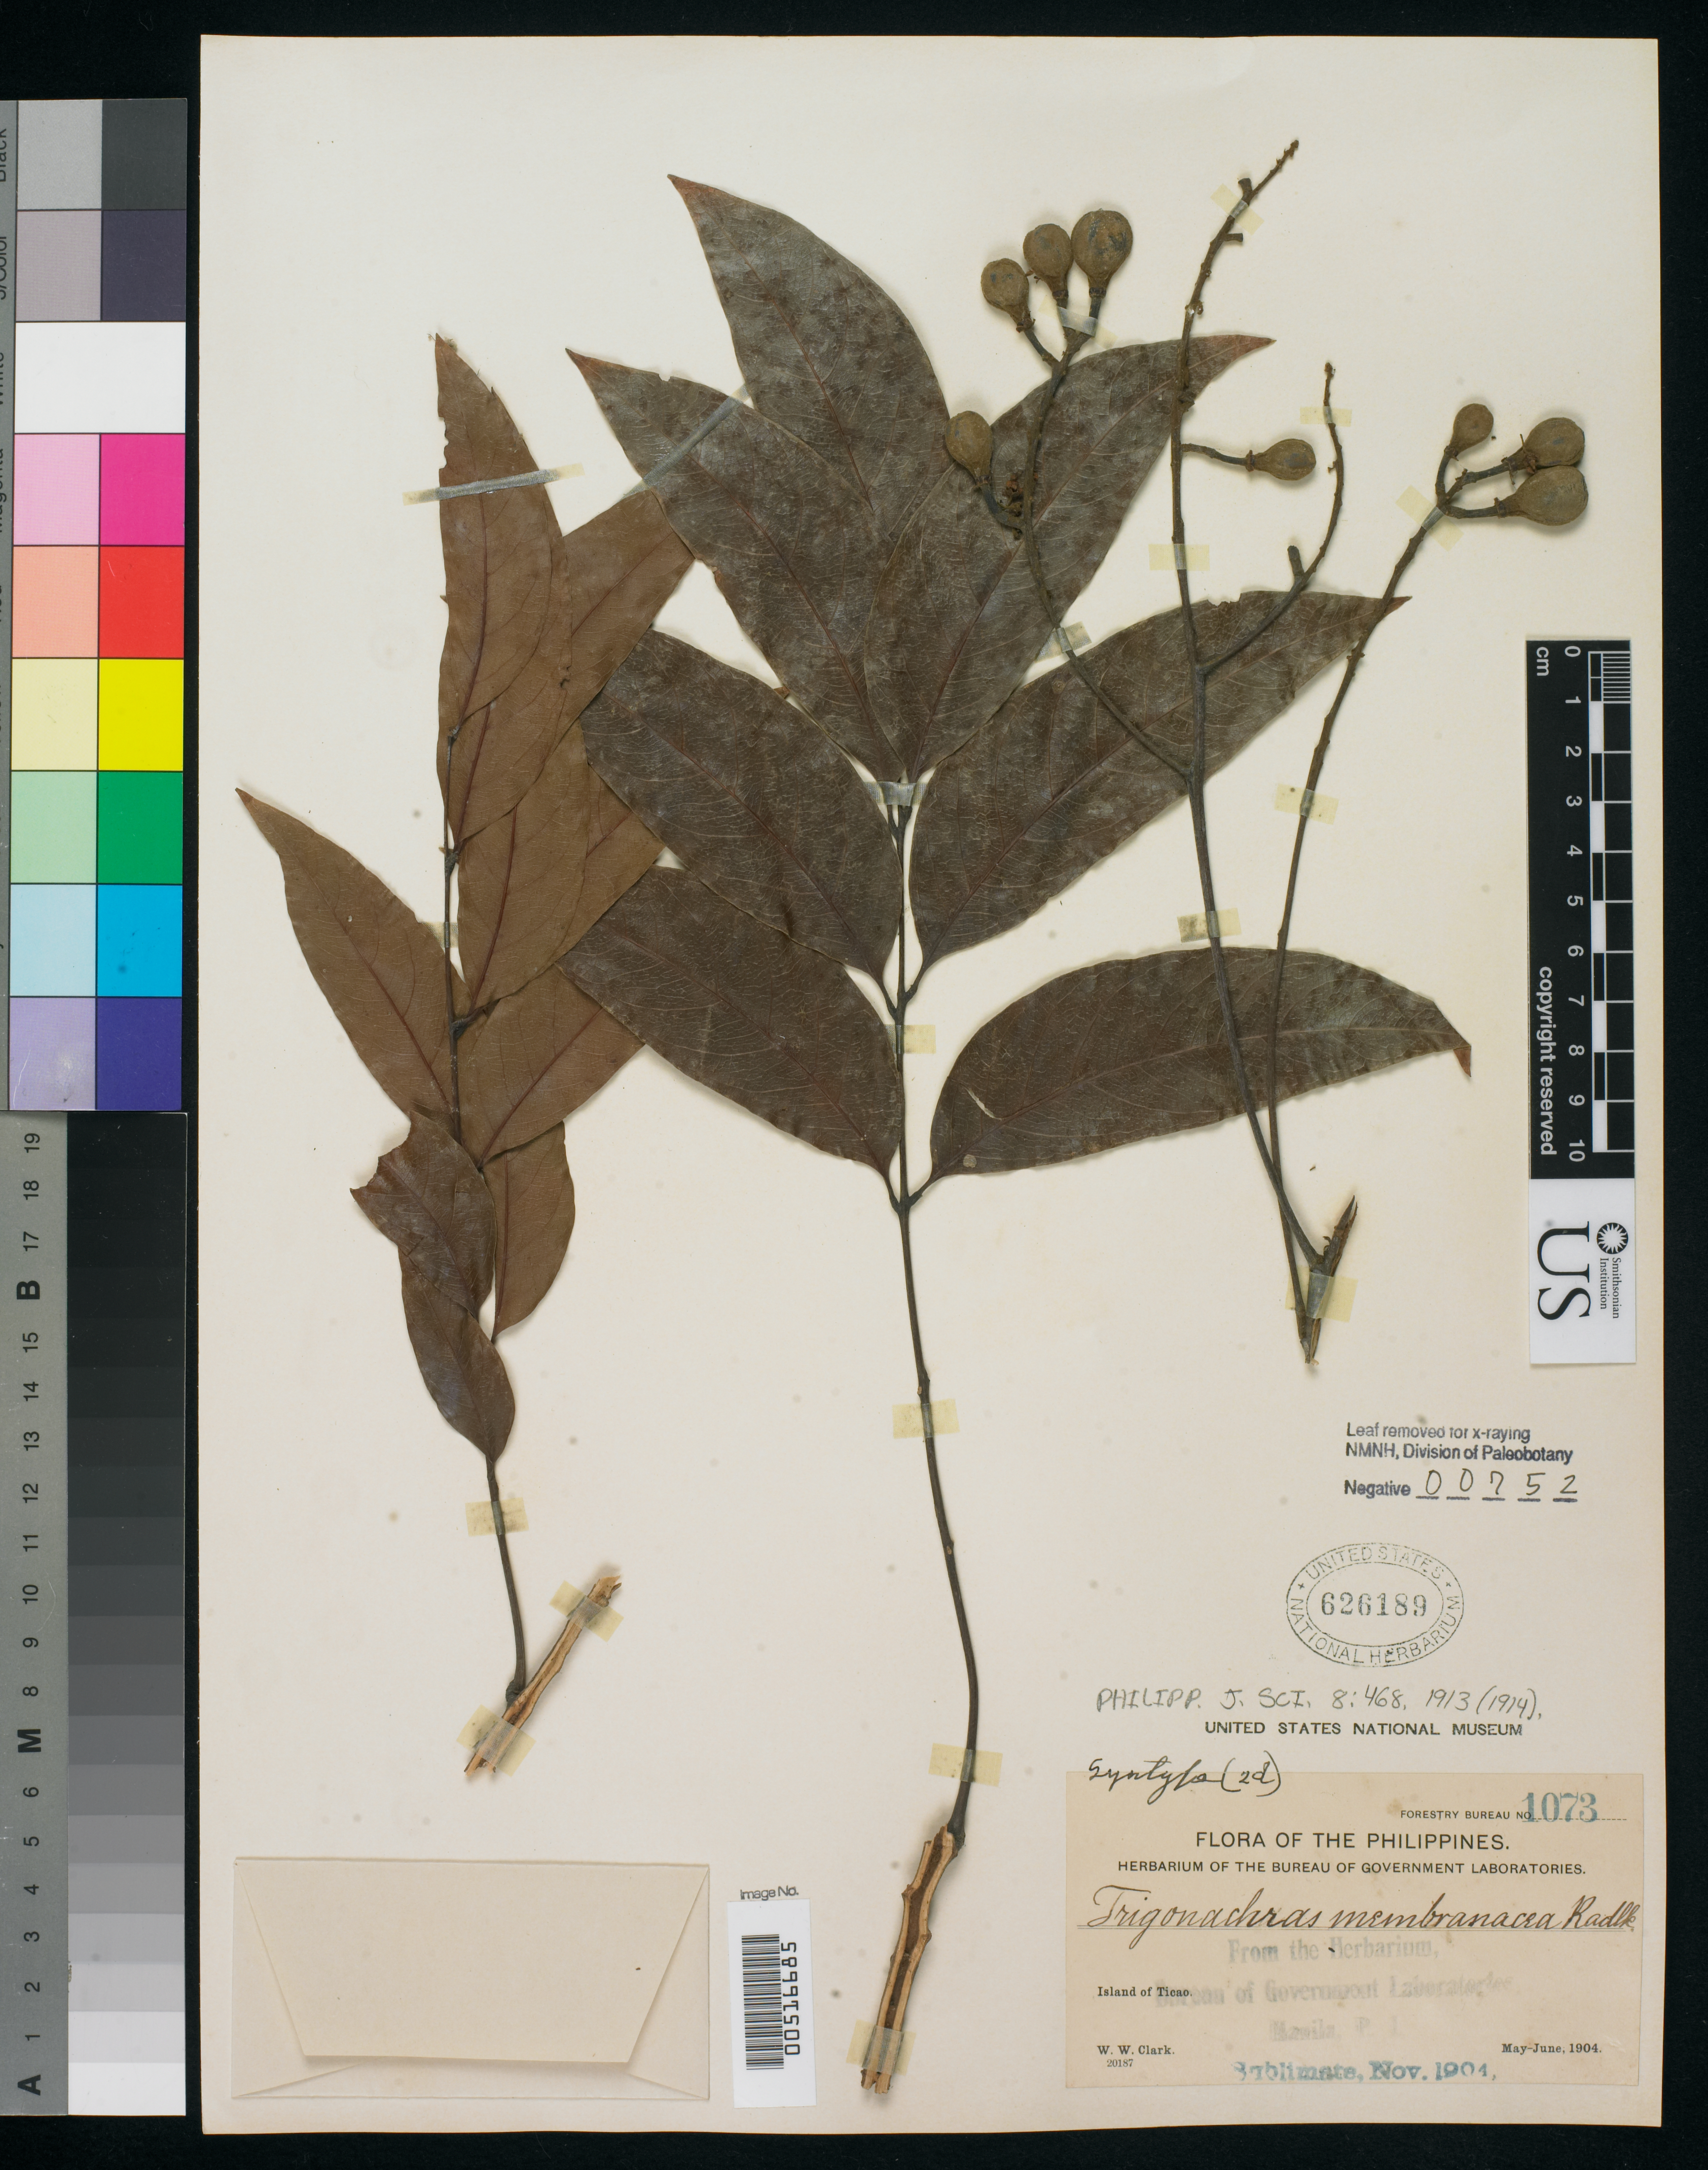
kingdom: Plantae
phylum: Tracheophyta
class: Magnoliopsida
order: Sapindales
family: Sapindaceae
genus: Trigonachras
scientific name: Trigonachras membranacea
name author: Radlk.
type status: Isosyntype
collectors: W. W. Clark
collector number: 1073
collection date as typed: May 1904 to -- Jun 1904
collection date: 1904-05/1904-06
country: Philippines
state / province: Bicol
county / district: Masbate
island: Ticao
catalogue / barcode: US 626189